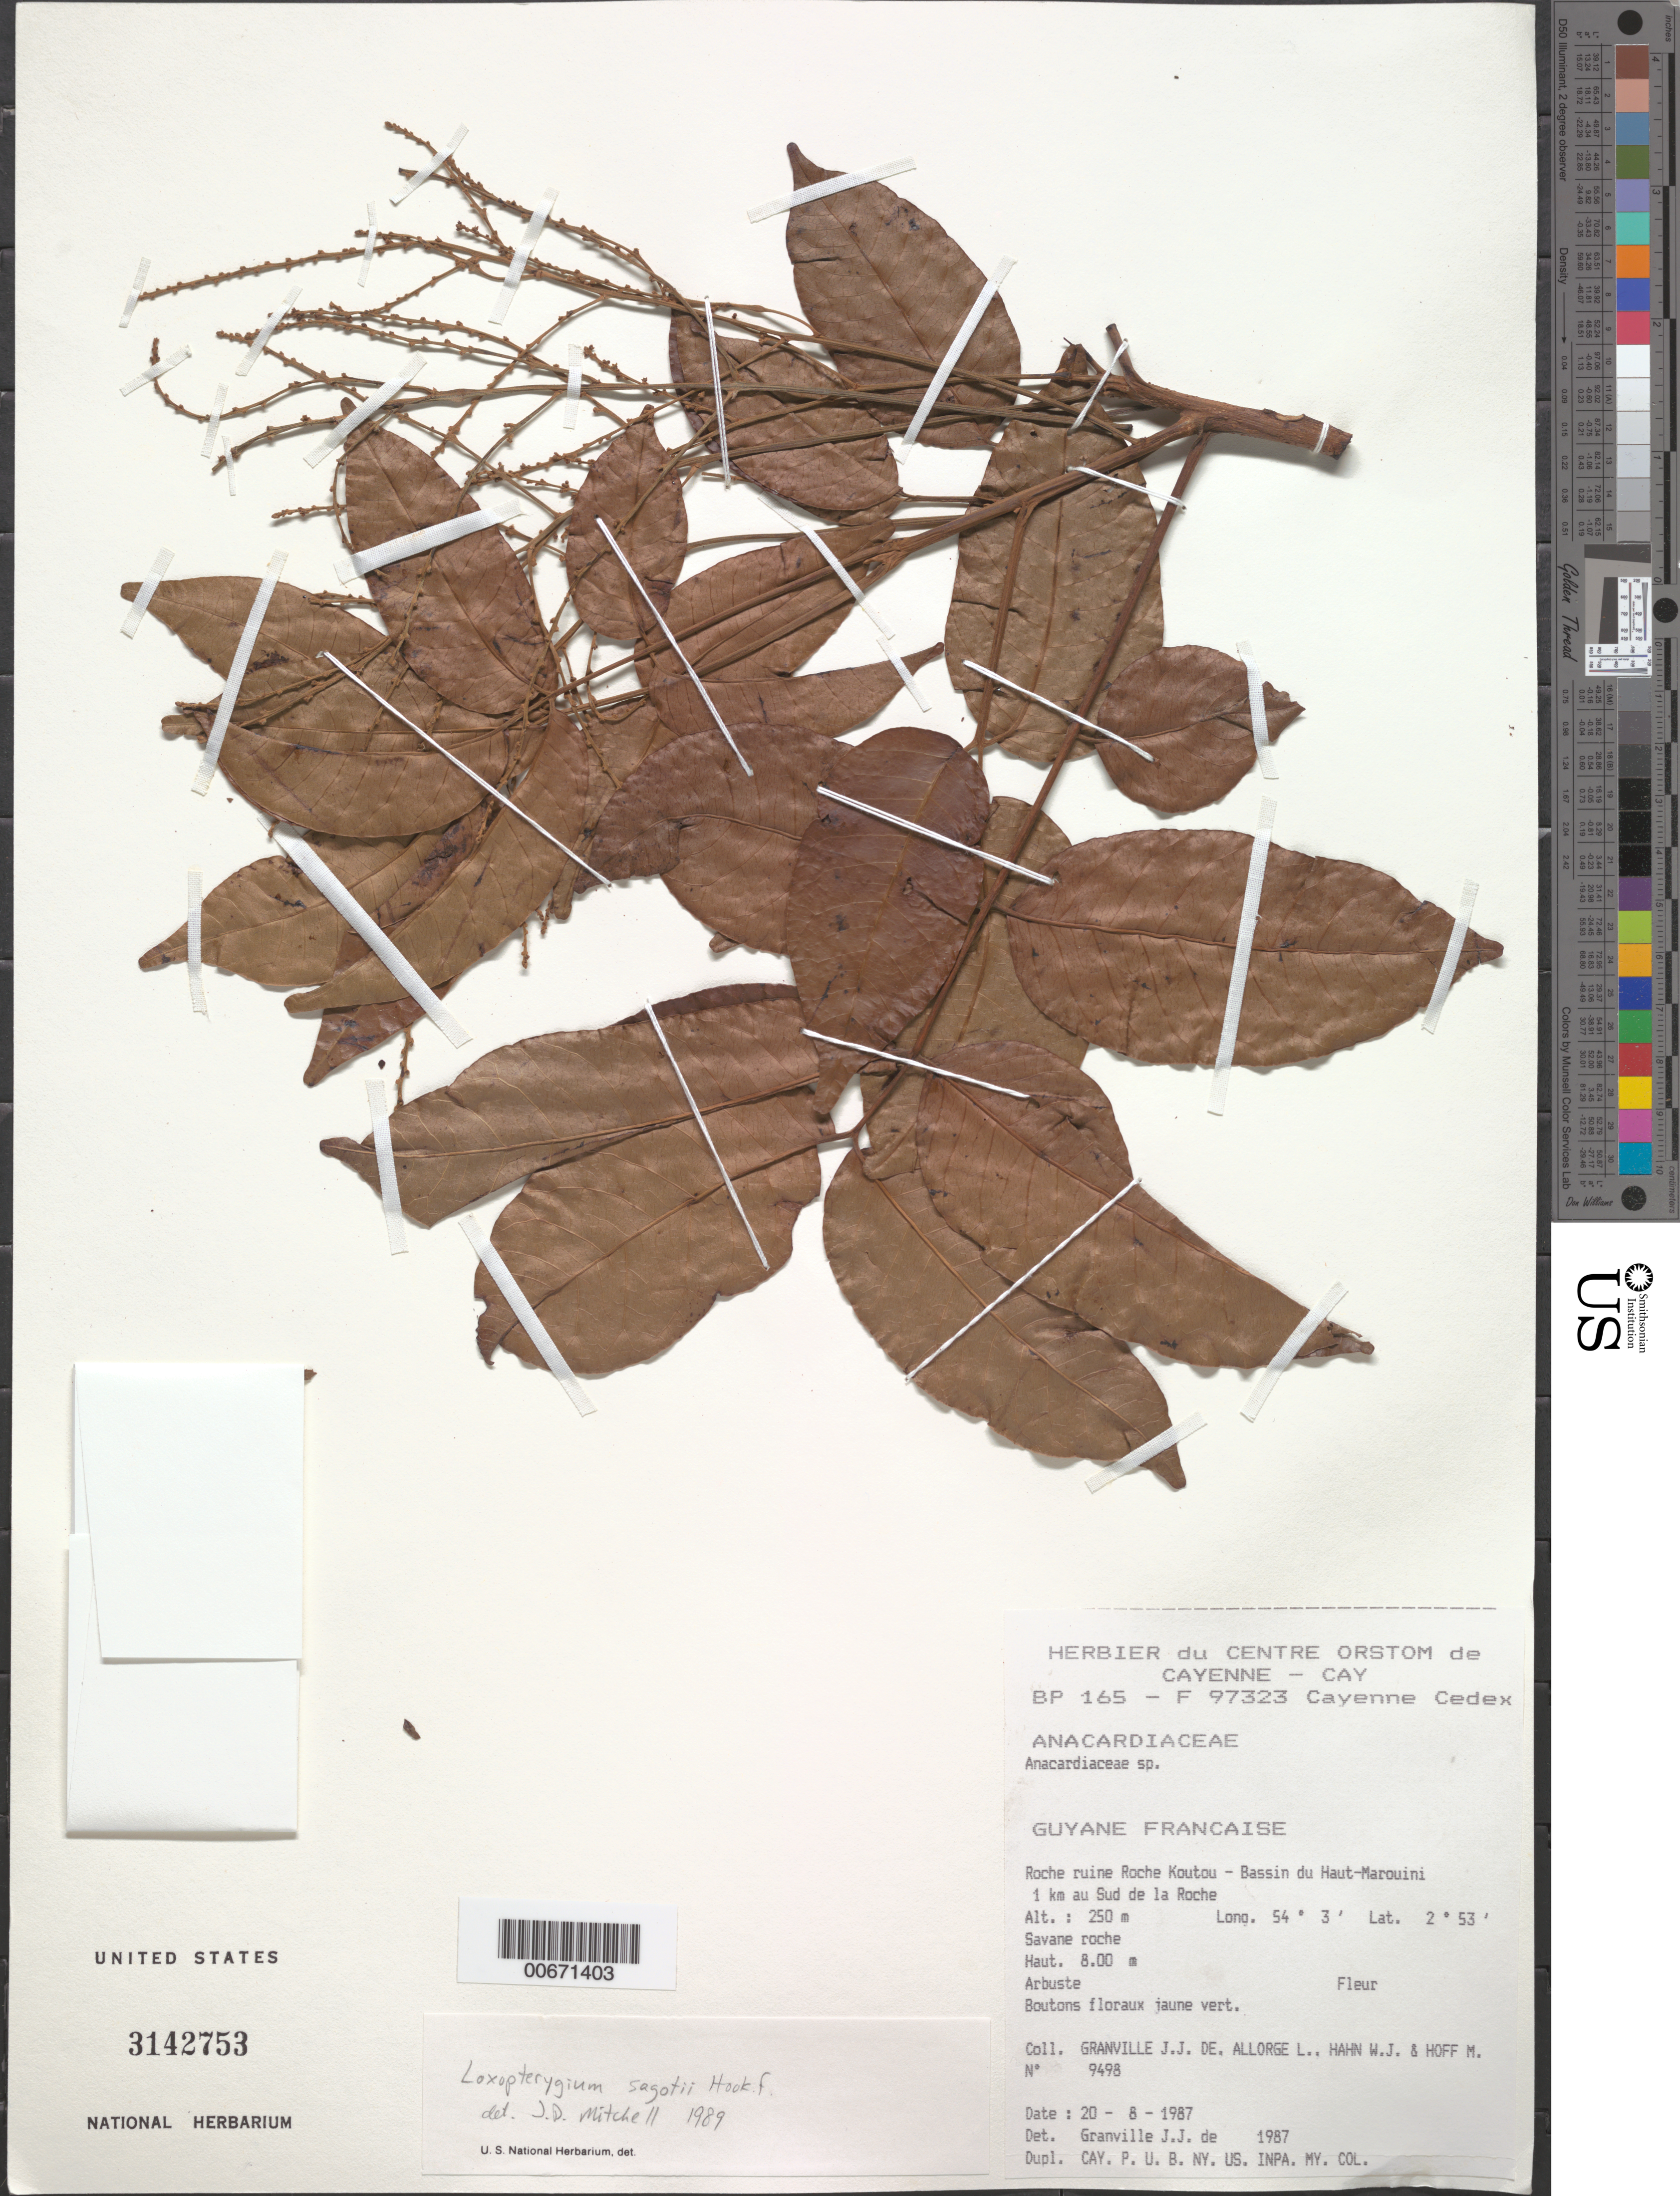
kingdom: Plantae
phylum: Tracheophyta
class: Magnoliopsida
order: Sapindales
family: Anacardiaceae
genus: Loxopterygium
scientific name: Loxopterygium sagotii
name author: Hook. f.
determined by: Mitchell, John D.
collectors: J.-J. de Granville, L. Allorge, W. J. Hahn & M. Hoff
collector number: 9498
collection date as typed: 20-Aug-87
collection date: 1987-08-20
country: French Guiana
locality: Roche Koutou, Bassin du Haut-Marouini, 1 km au Sud de la Roche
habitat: Rocky savanna, 1 km to the south of Roche Koutou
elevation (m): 250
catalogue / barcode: US 3142753